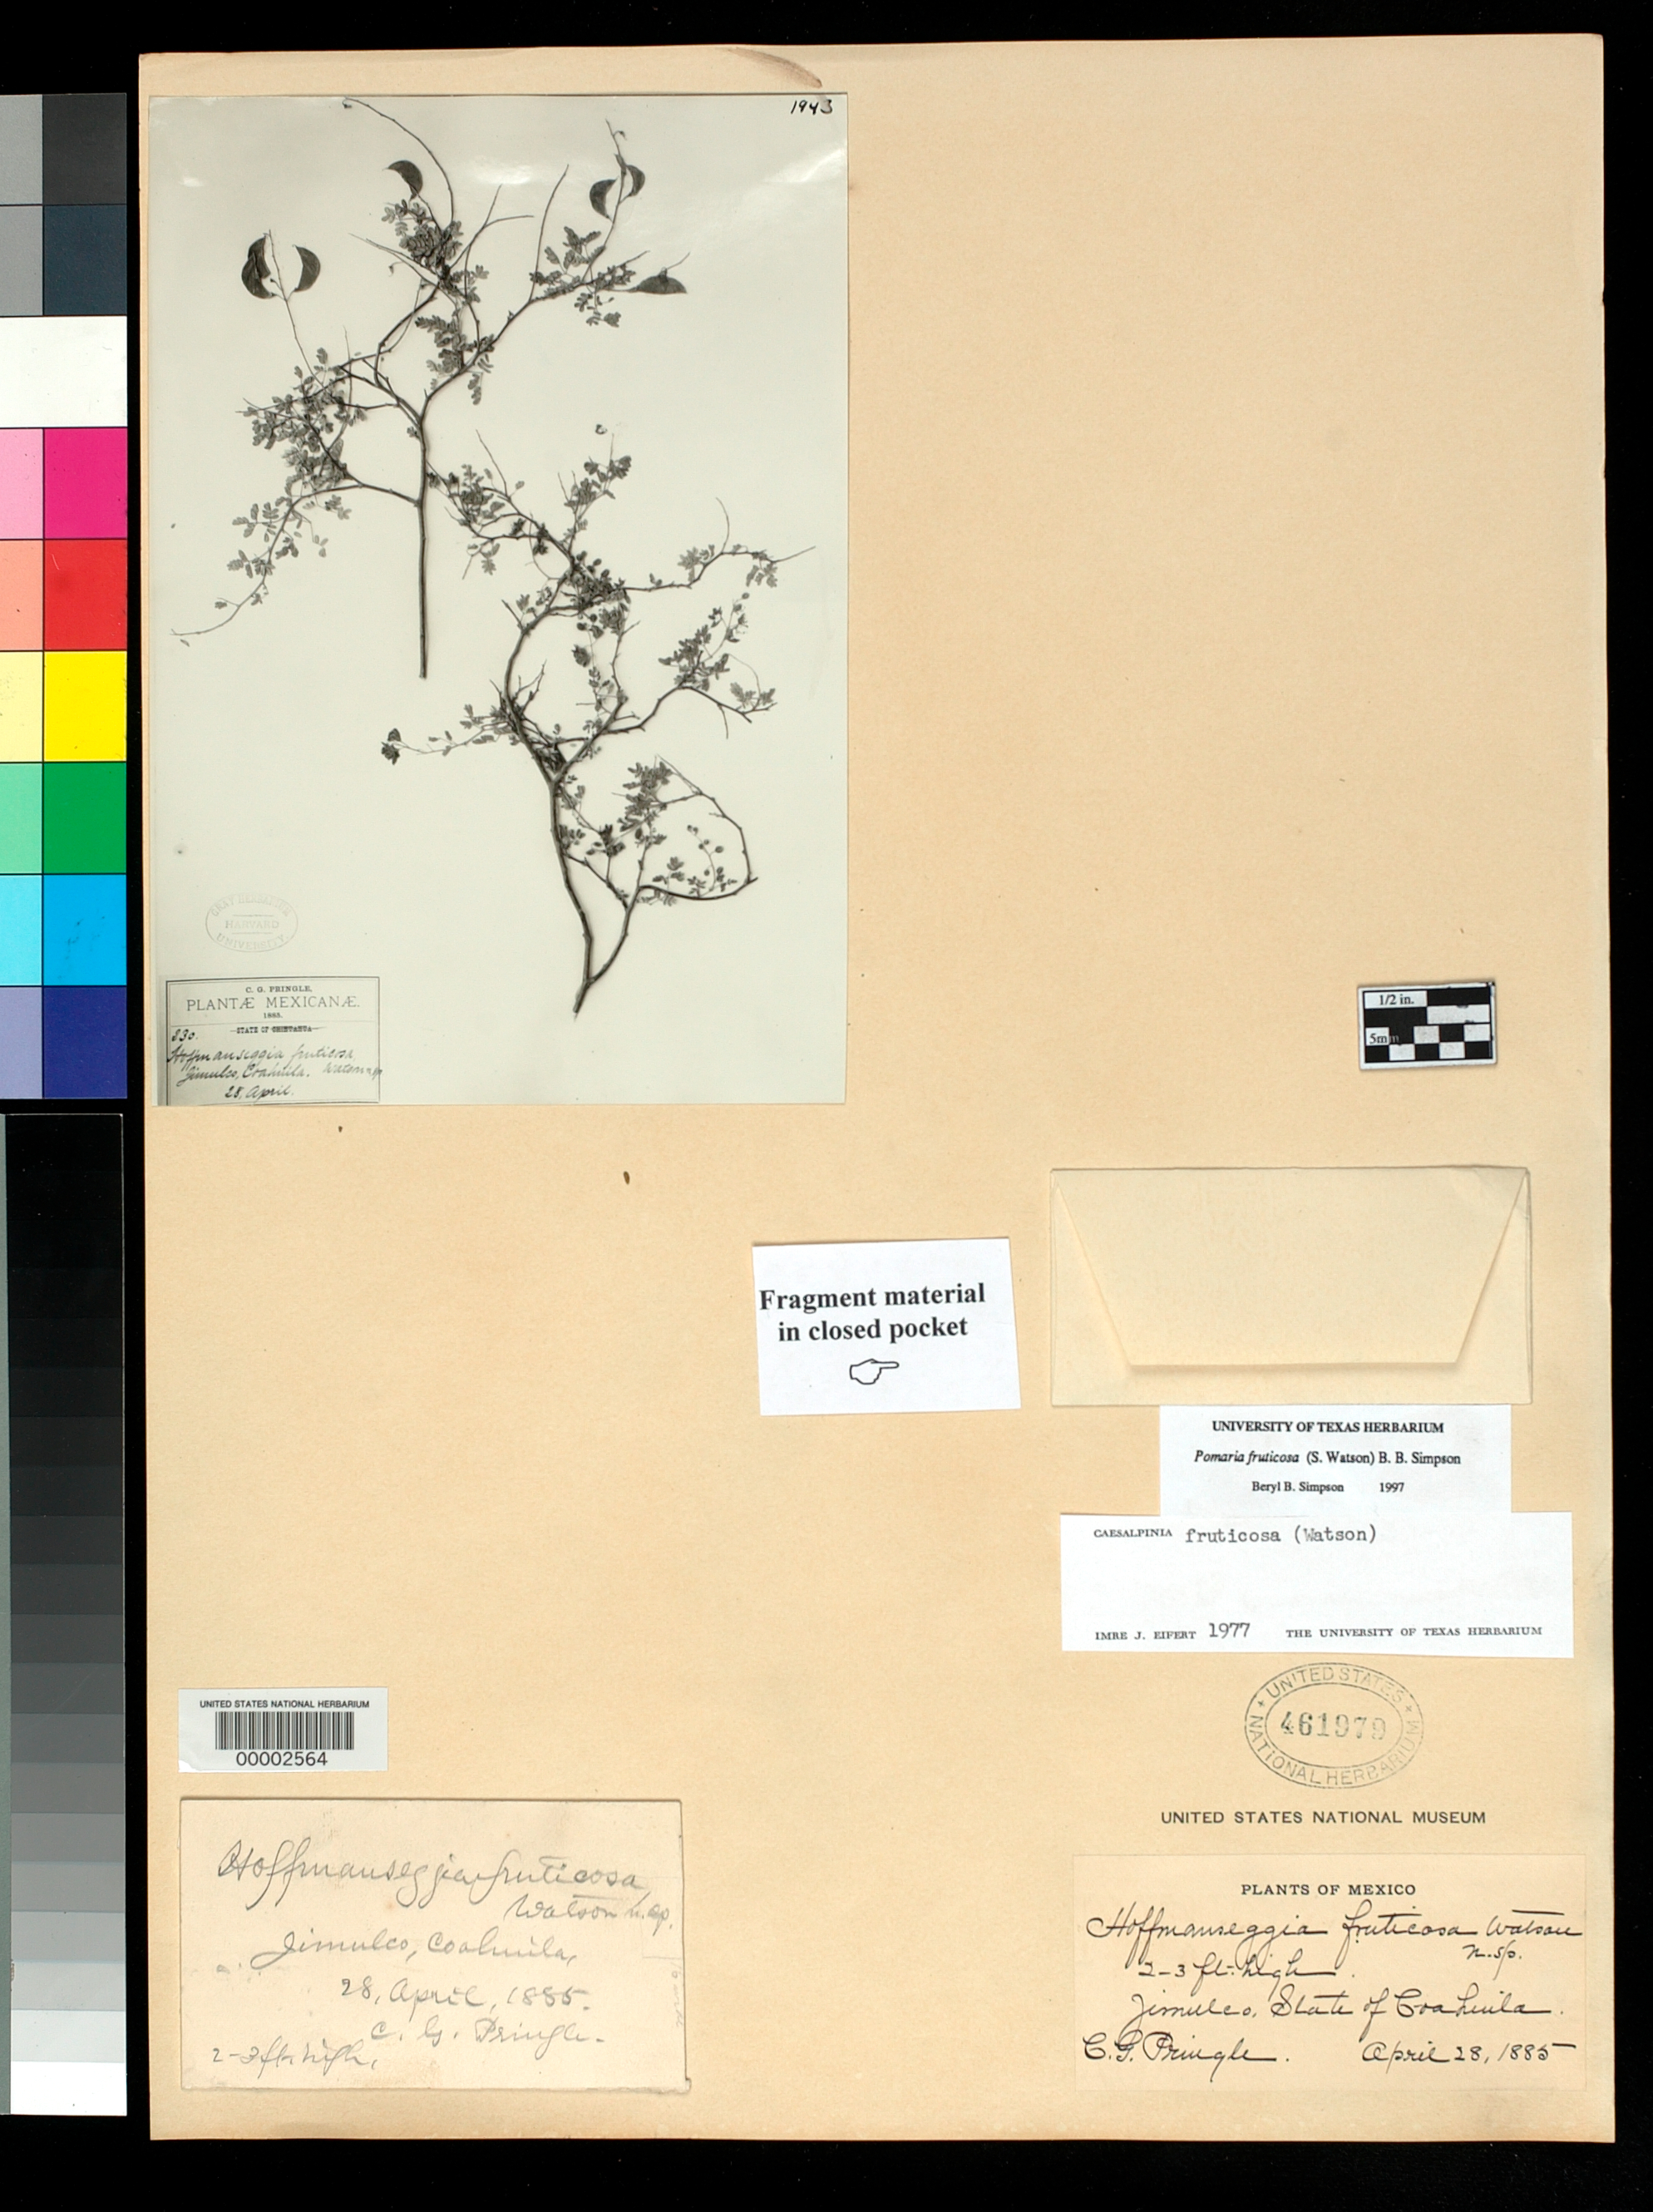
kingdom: Plantae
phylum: Tracheophyta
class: Magnoliopsida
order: Fabales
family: Fabaceae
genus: Hoffmannseggia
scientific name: Hoffmannseggia fruticosa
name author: S. Watson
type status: Type Fragment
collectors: C. G. Pringle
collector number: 230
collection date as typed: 28 Apr 1885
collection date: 1885-04-28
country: Mexico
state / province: Coahuila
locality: Near Jimulco.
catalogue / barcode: US 461979